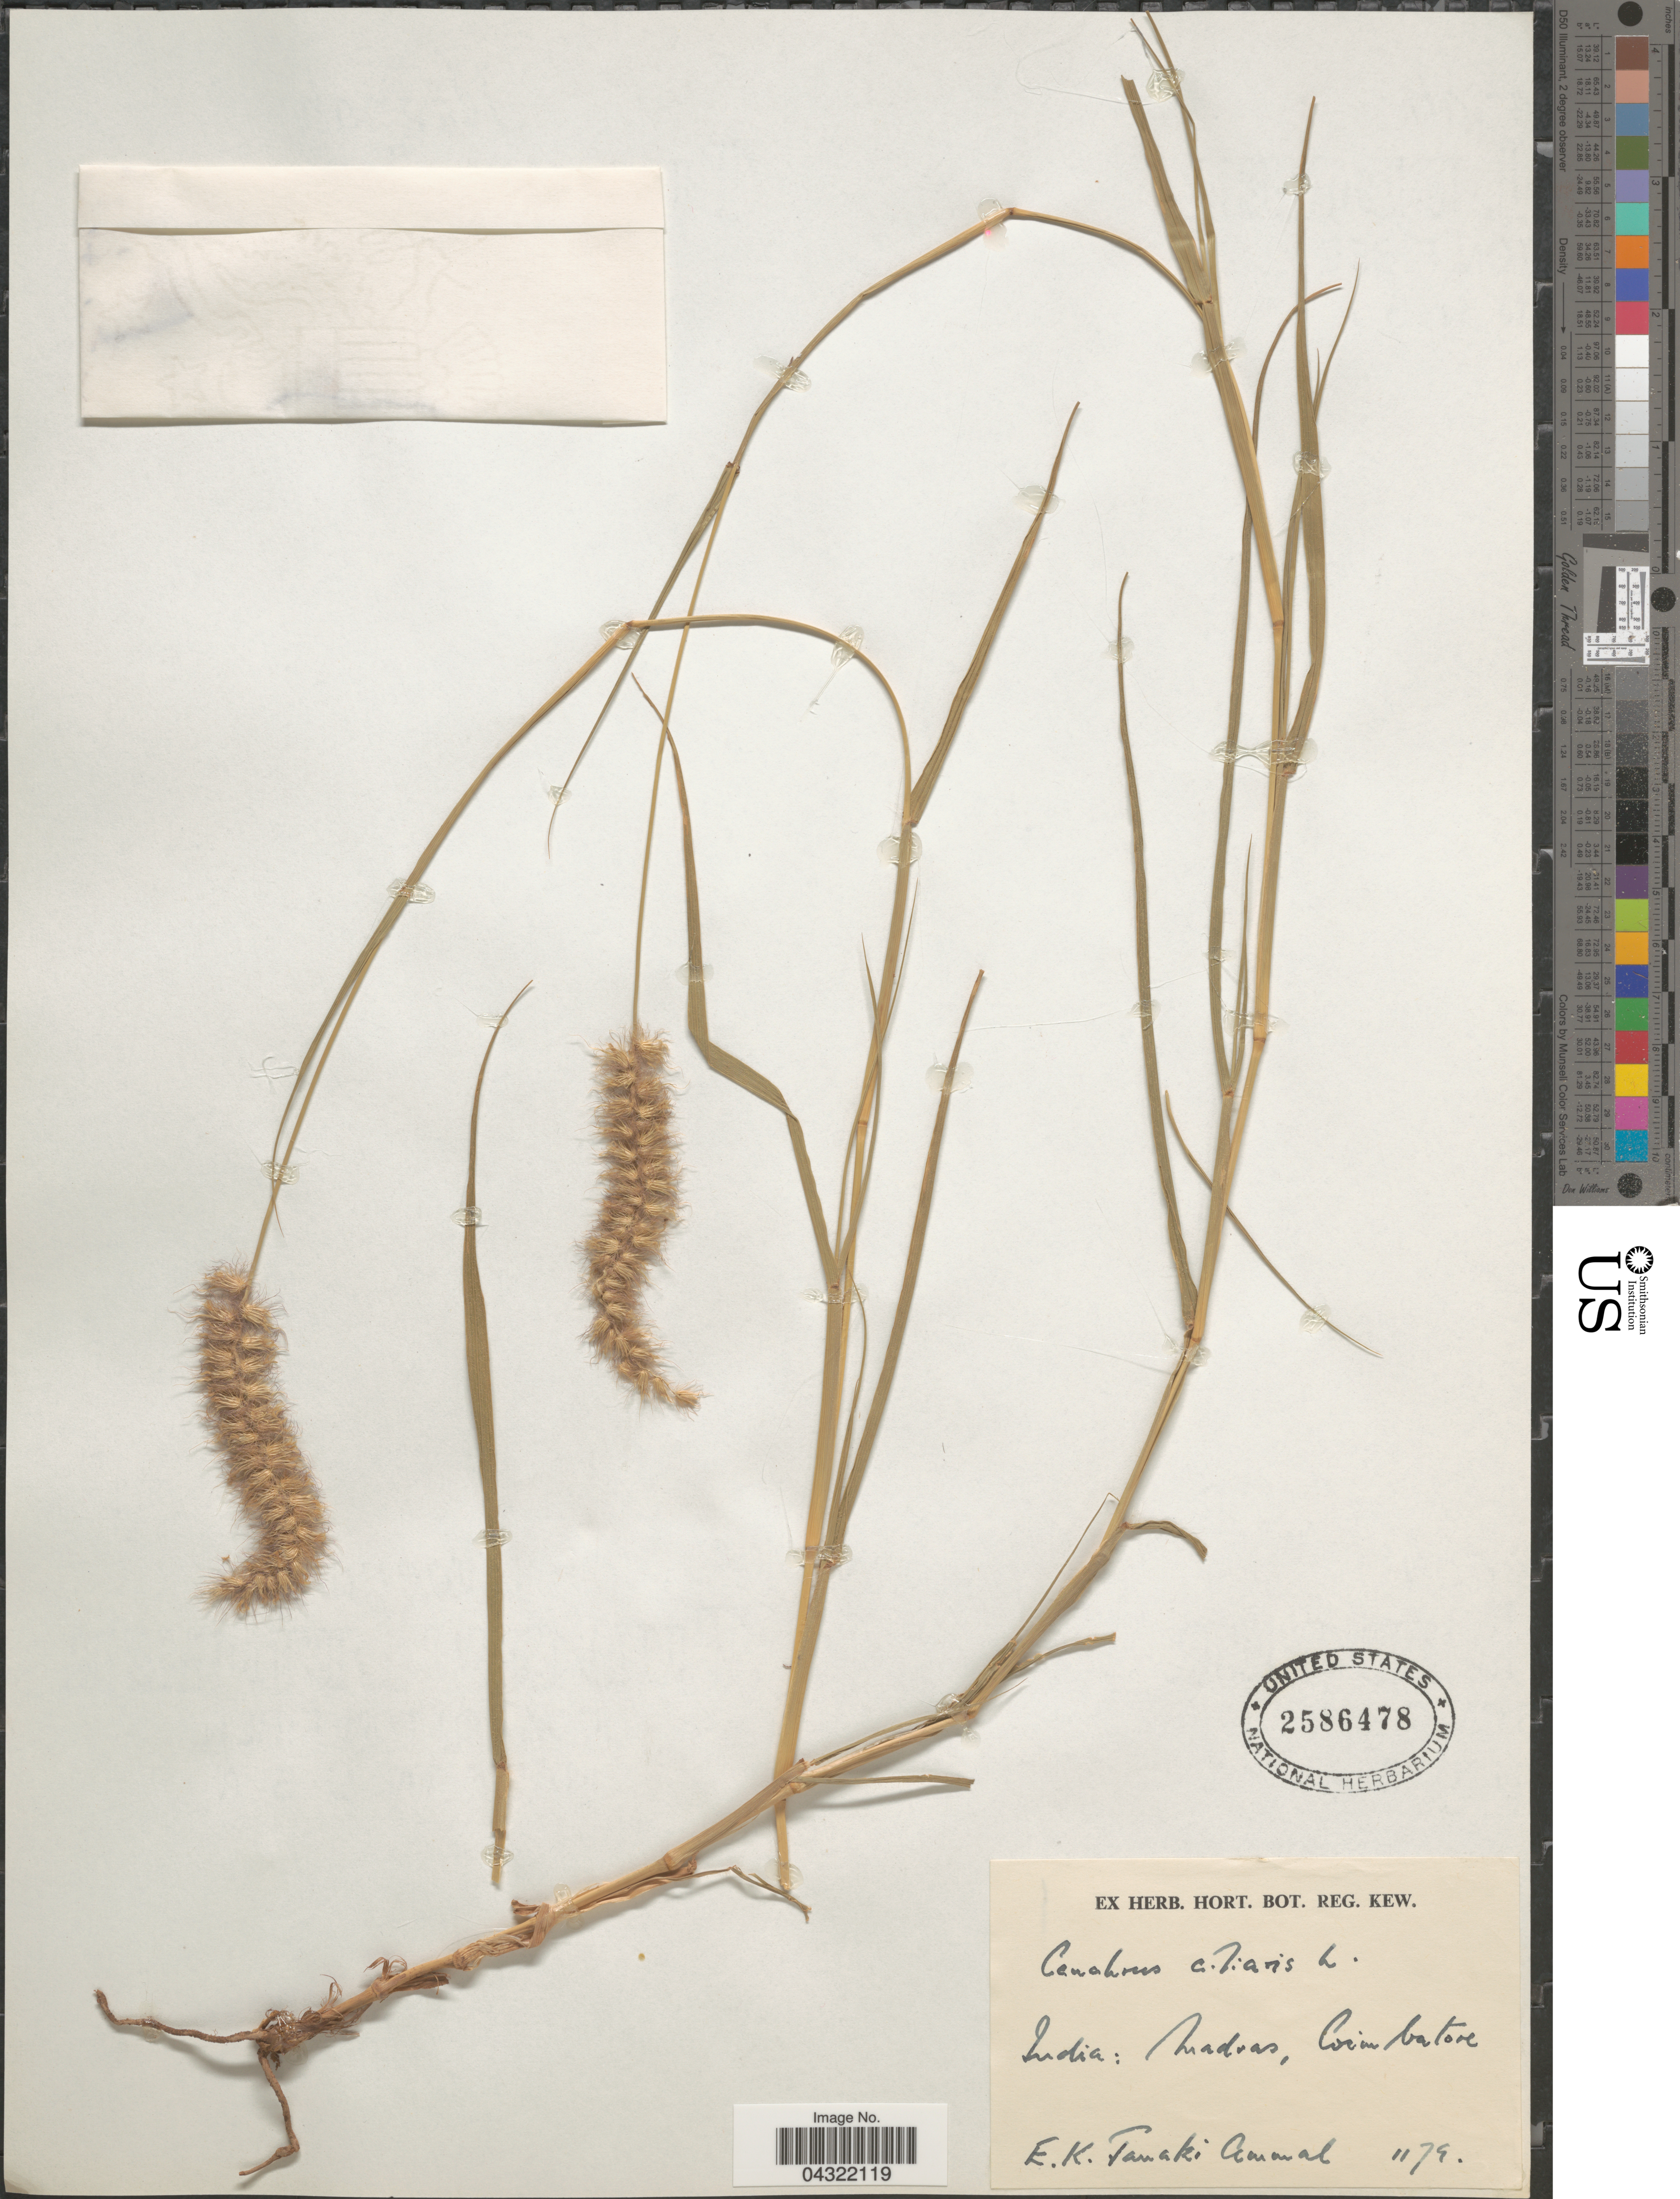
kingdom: Plantae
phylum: Tracheophyta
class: Liliopsida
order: Poales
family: Poaceae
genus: Cenchrus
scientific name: Cenchrus ciliaris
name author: L.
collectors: E. Janaki Ammal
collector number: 1179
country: India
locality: Madras, Coimbatore.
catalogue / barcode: US 2586478